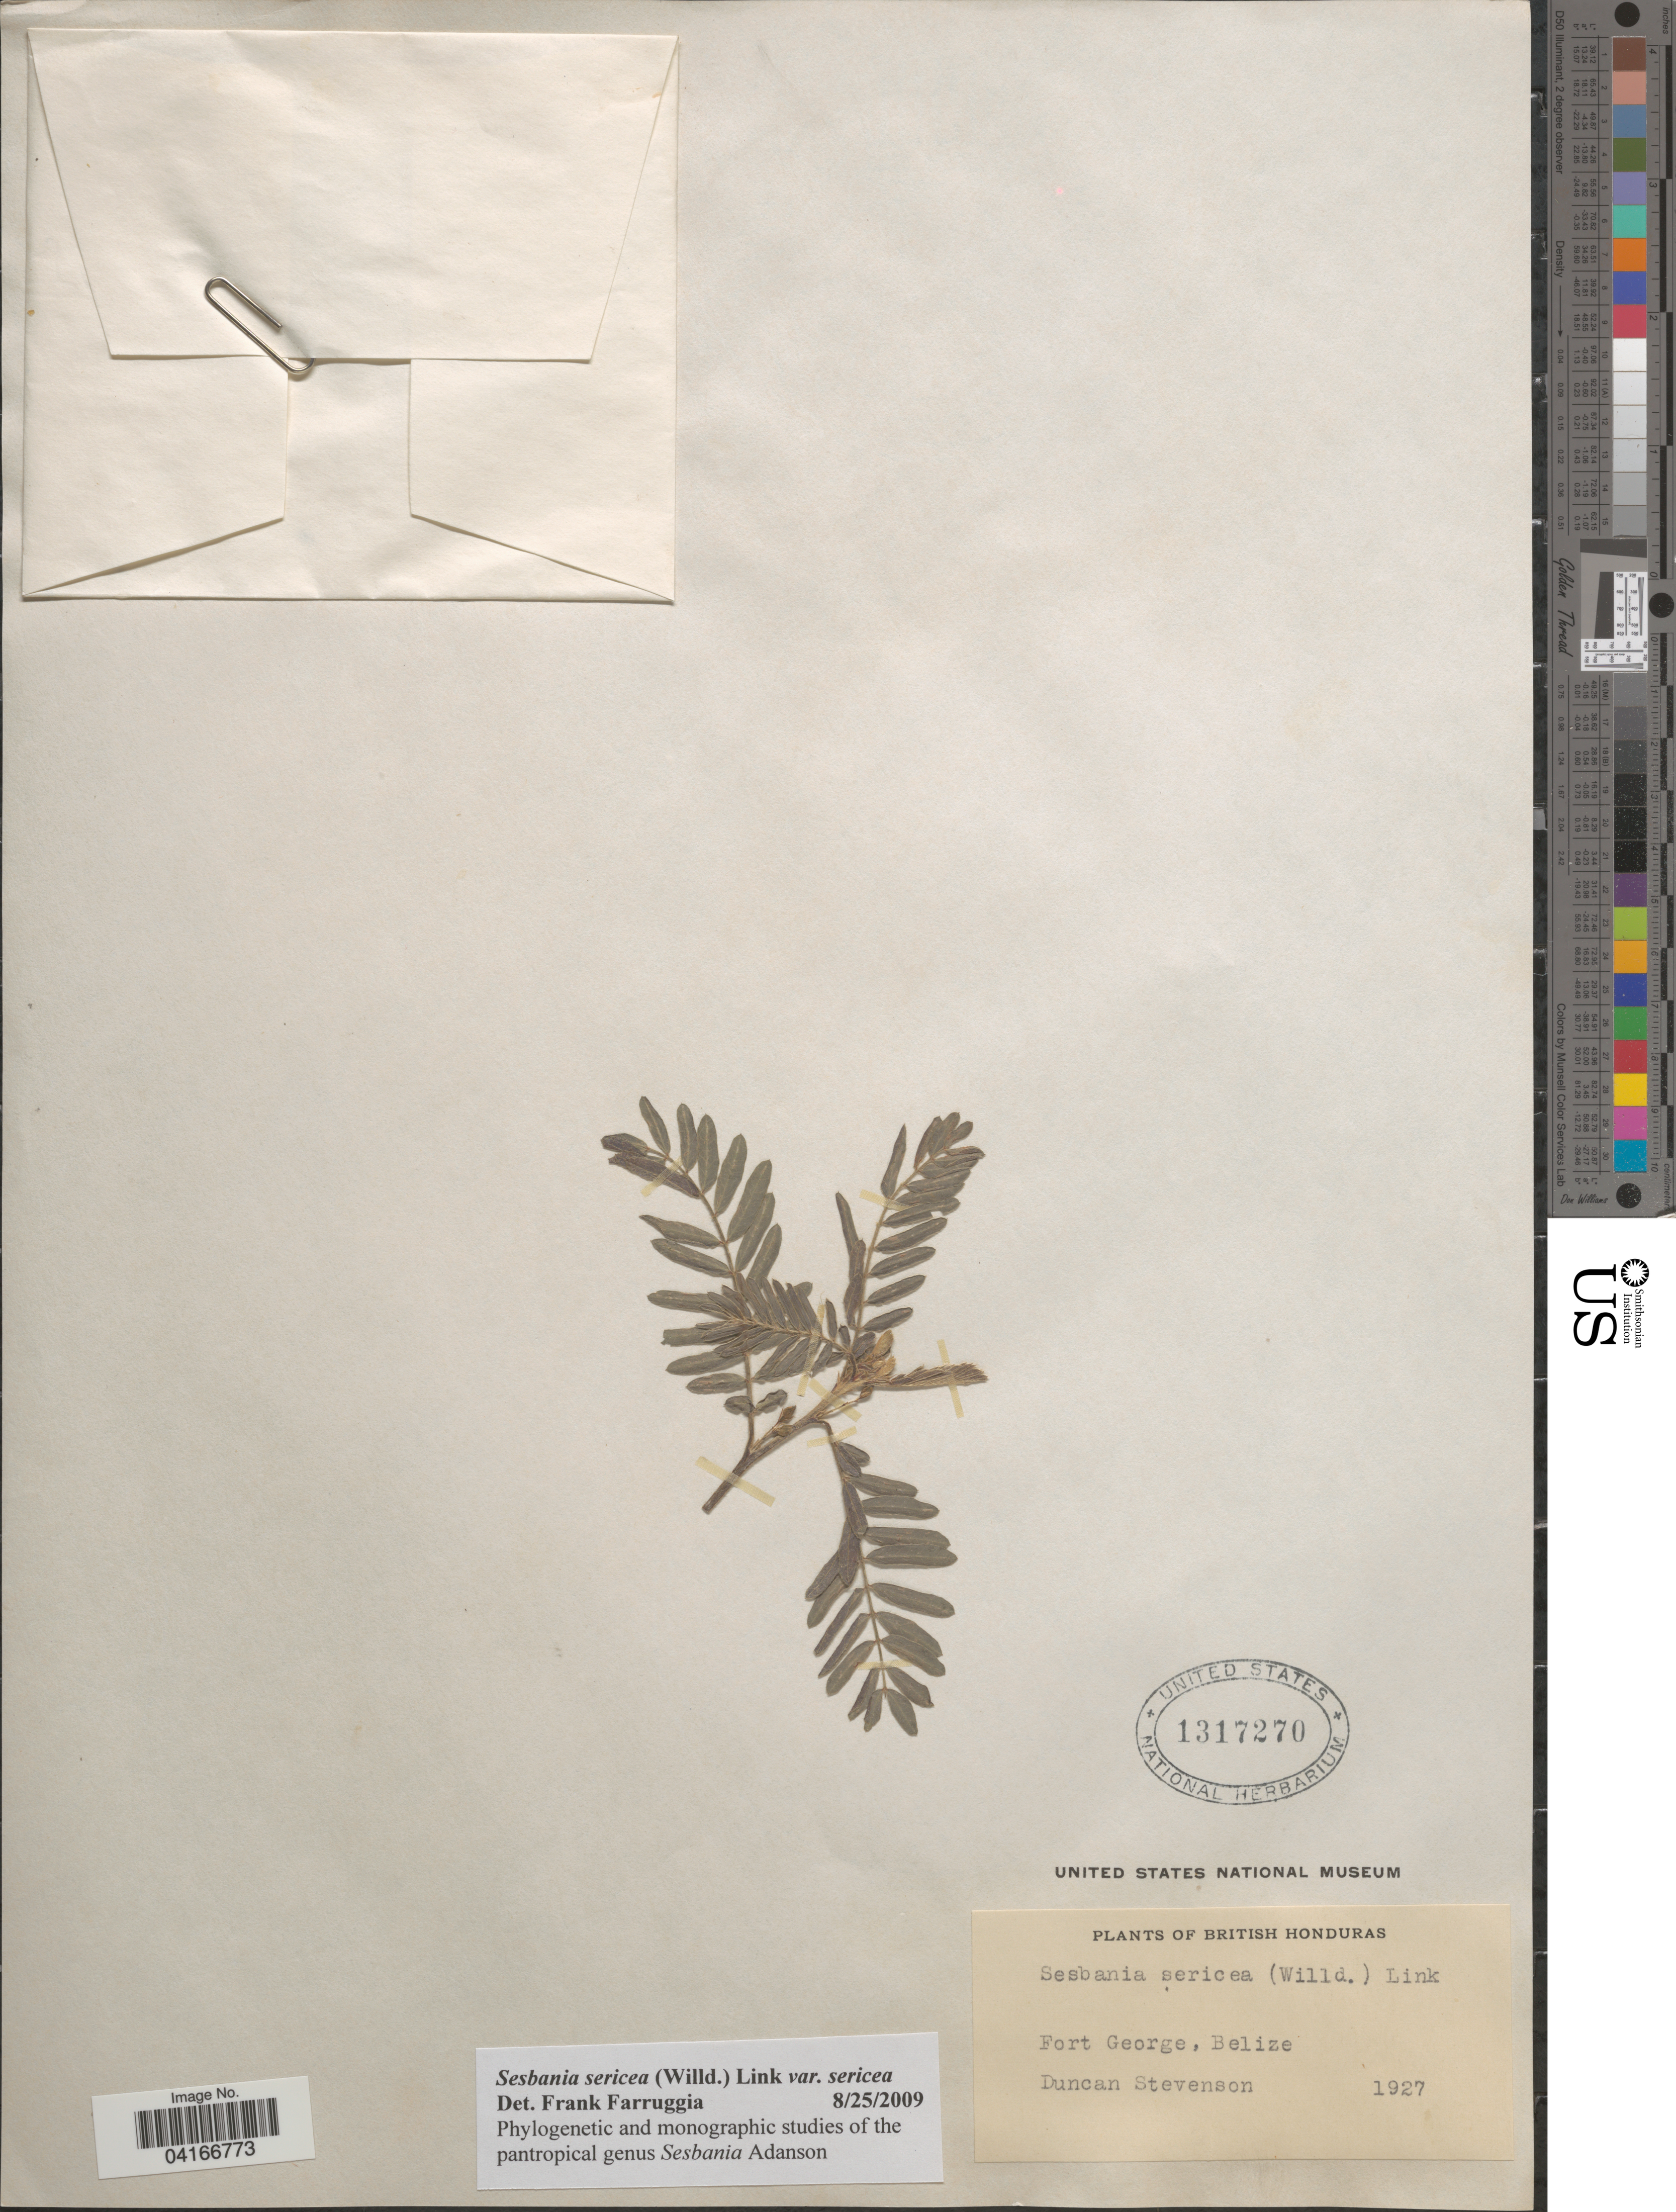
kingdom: Plantae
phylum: Tracheophyta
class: Magnoliopsida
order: Fabales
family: Fabaceae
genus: Sesbania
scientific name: Sesbania sericea var. sericea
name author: (Willd.) Link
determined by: Farruggia, Frank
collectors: D. Stevenson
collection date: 1927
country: Belize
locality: British Honduras. Fort George.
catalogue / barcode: US 1317270